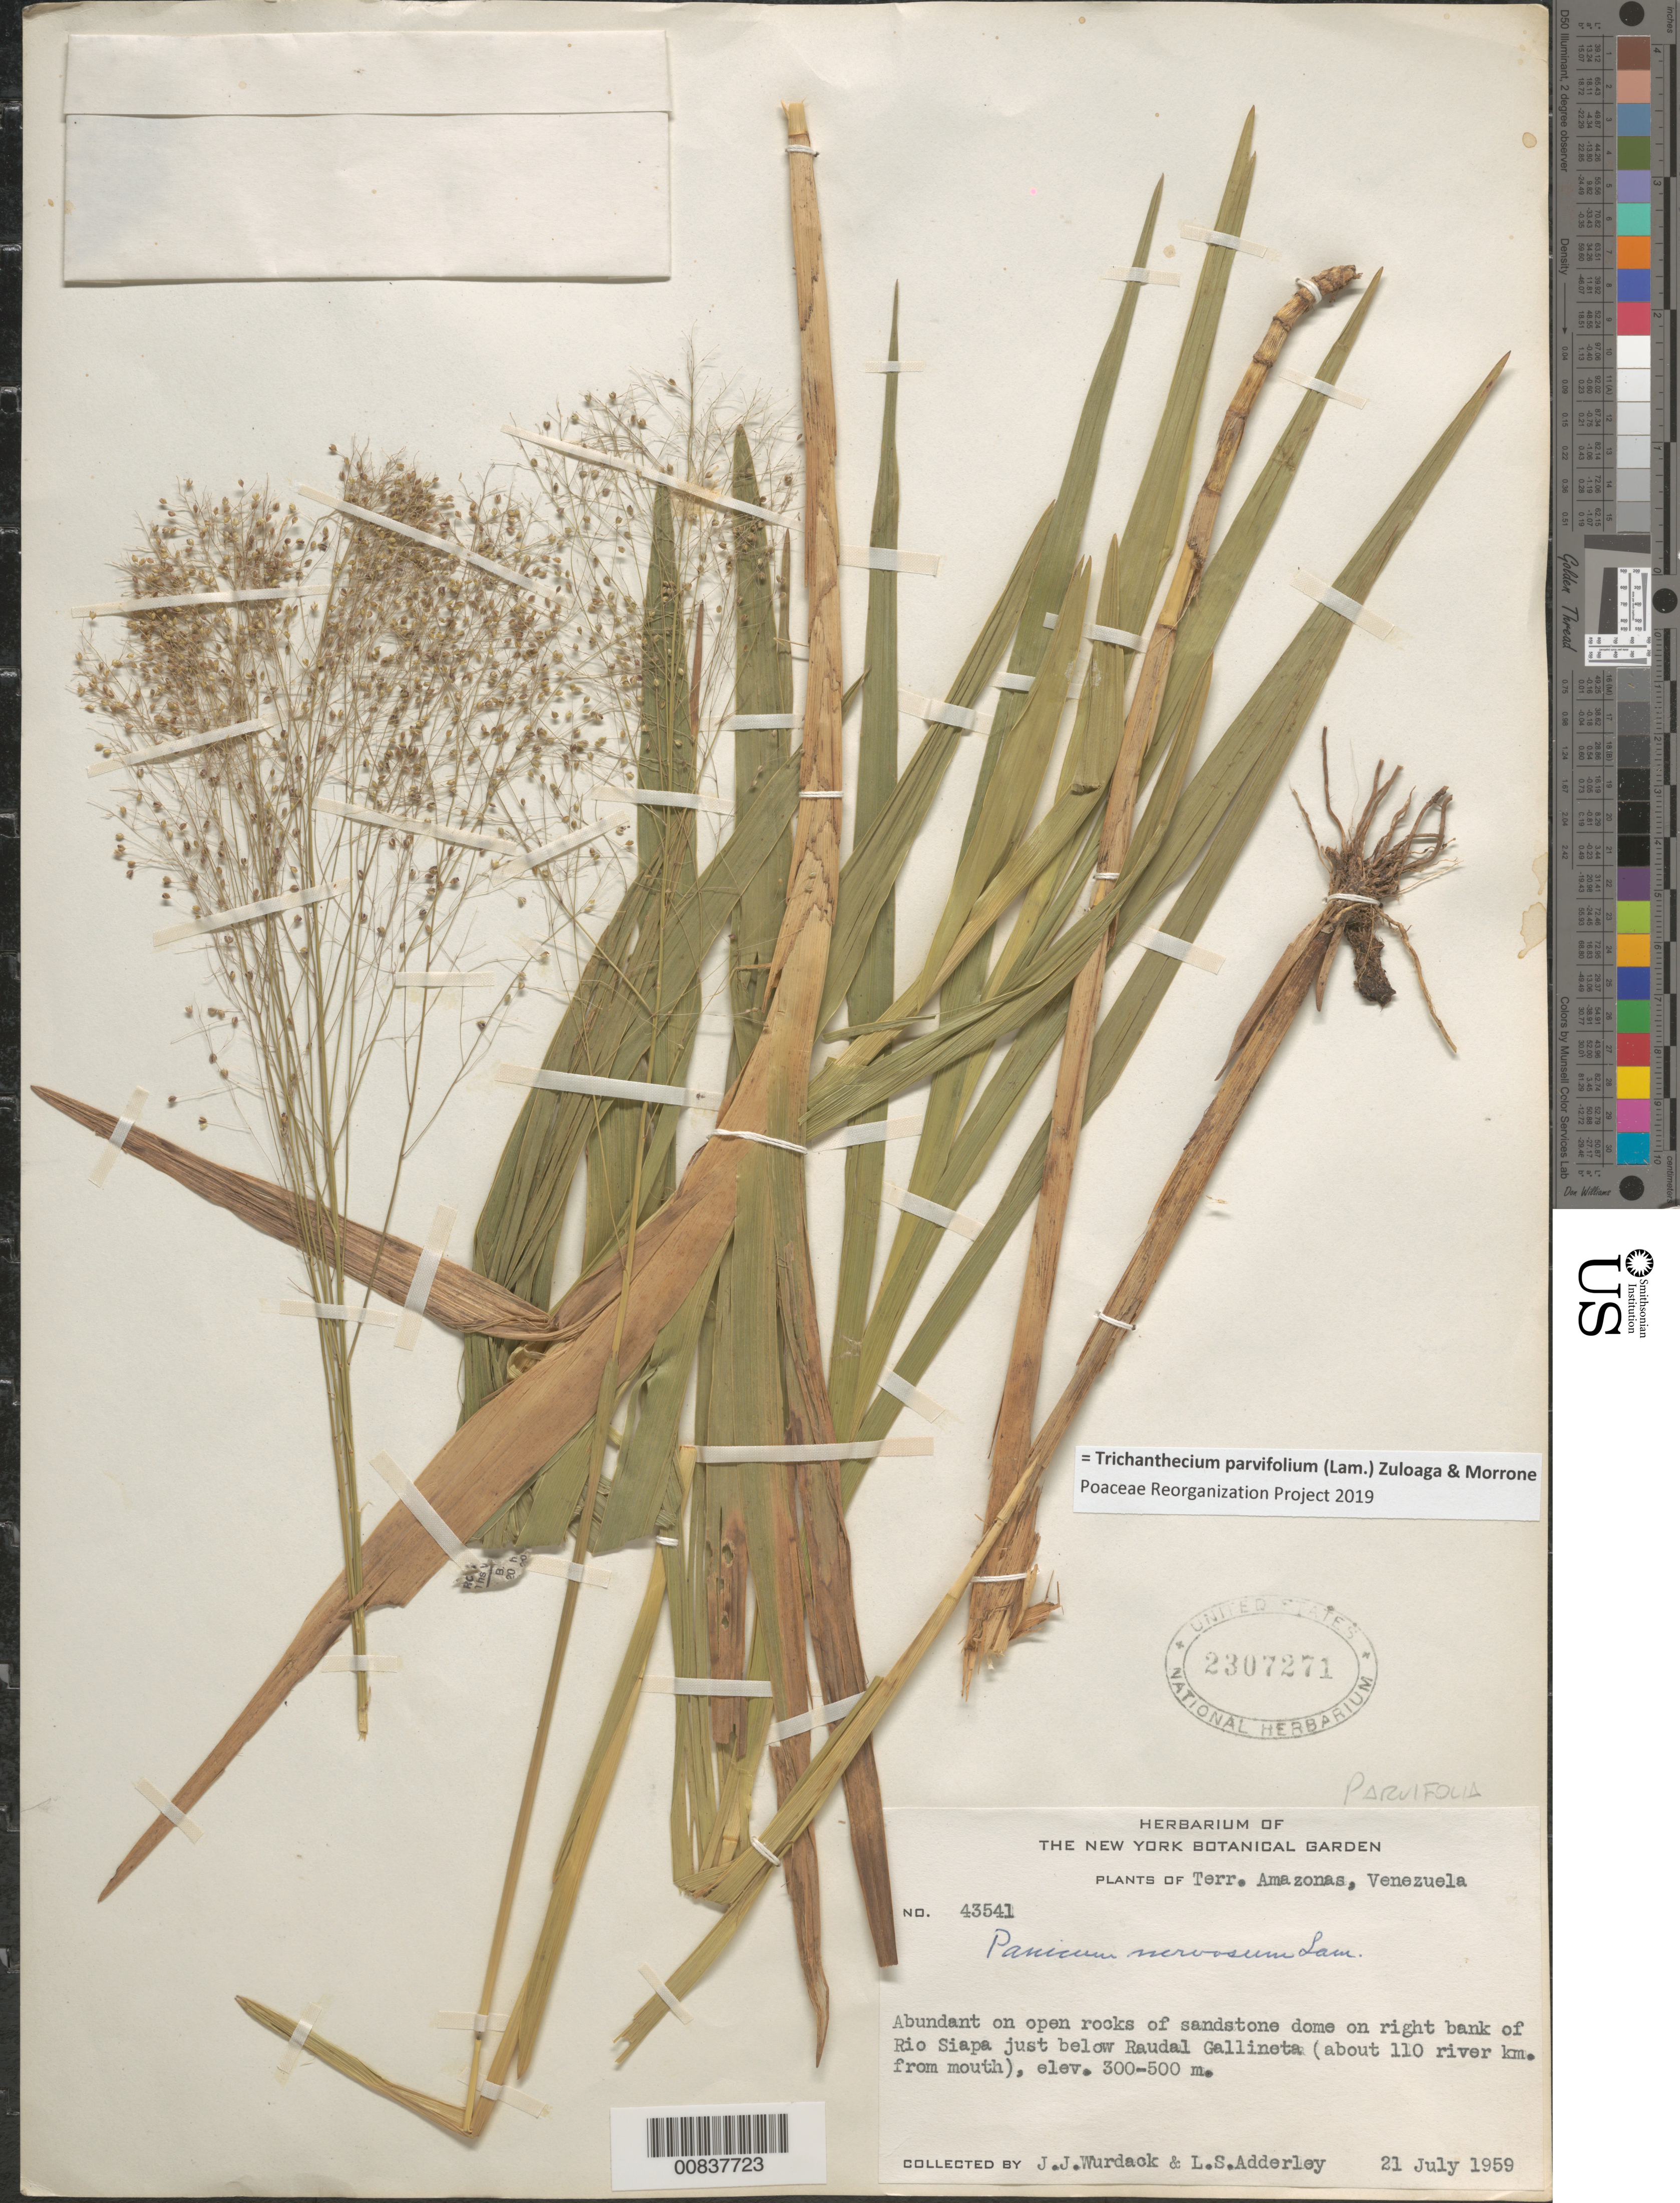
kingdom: Plantae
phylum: Tracheophyta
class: Liliopsida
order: Poales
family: Poaceae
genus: Trichanthecium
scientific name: Trichanthecium parvifolium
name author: (Lam.) Zuloaga & Morrone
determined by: Poaceae Reorganization Project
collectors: J. J. Wurdack & L. S. Adderley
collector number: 43541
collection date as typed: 21-Jul-59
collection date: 1959-07-21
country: Venezuela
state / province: Amazonas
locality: Río Siapa, just below Raudal Gallineta (about 110 river km from mouth)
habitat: Open rocks of sandstone dome on riverbank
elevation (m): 300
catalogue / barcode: US 2307271